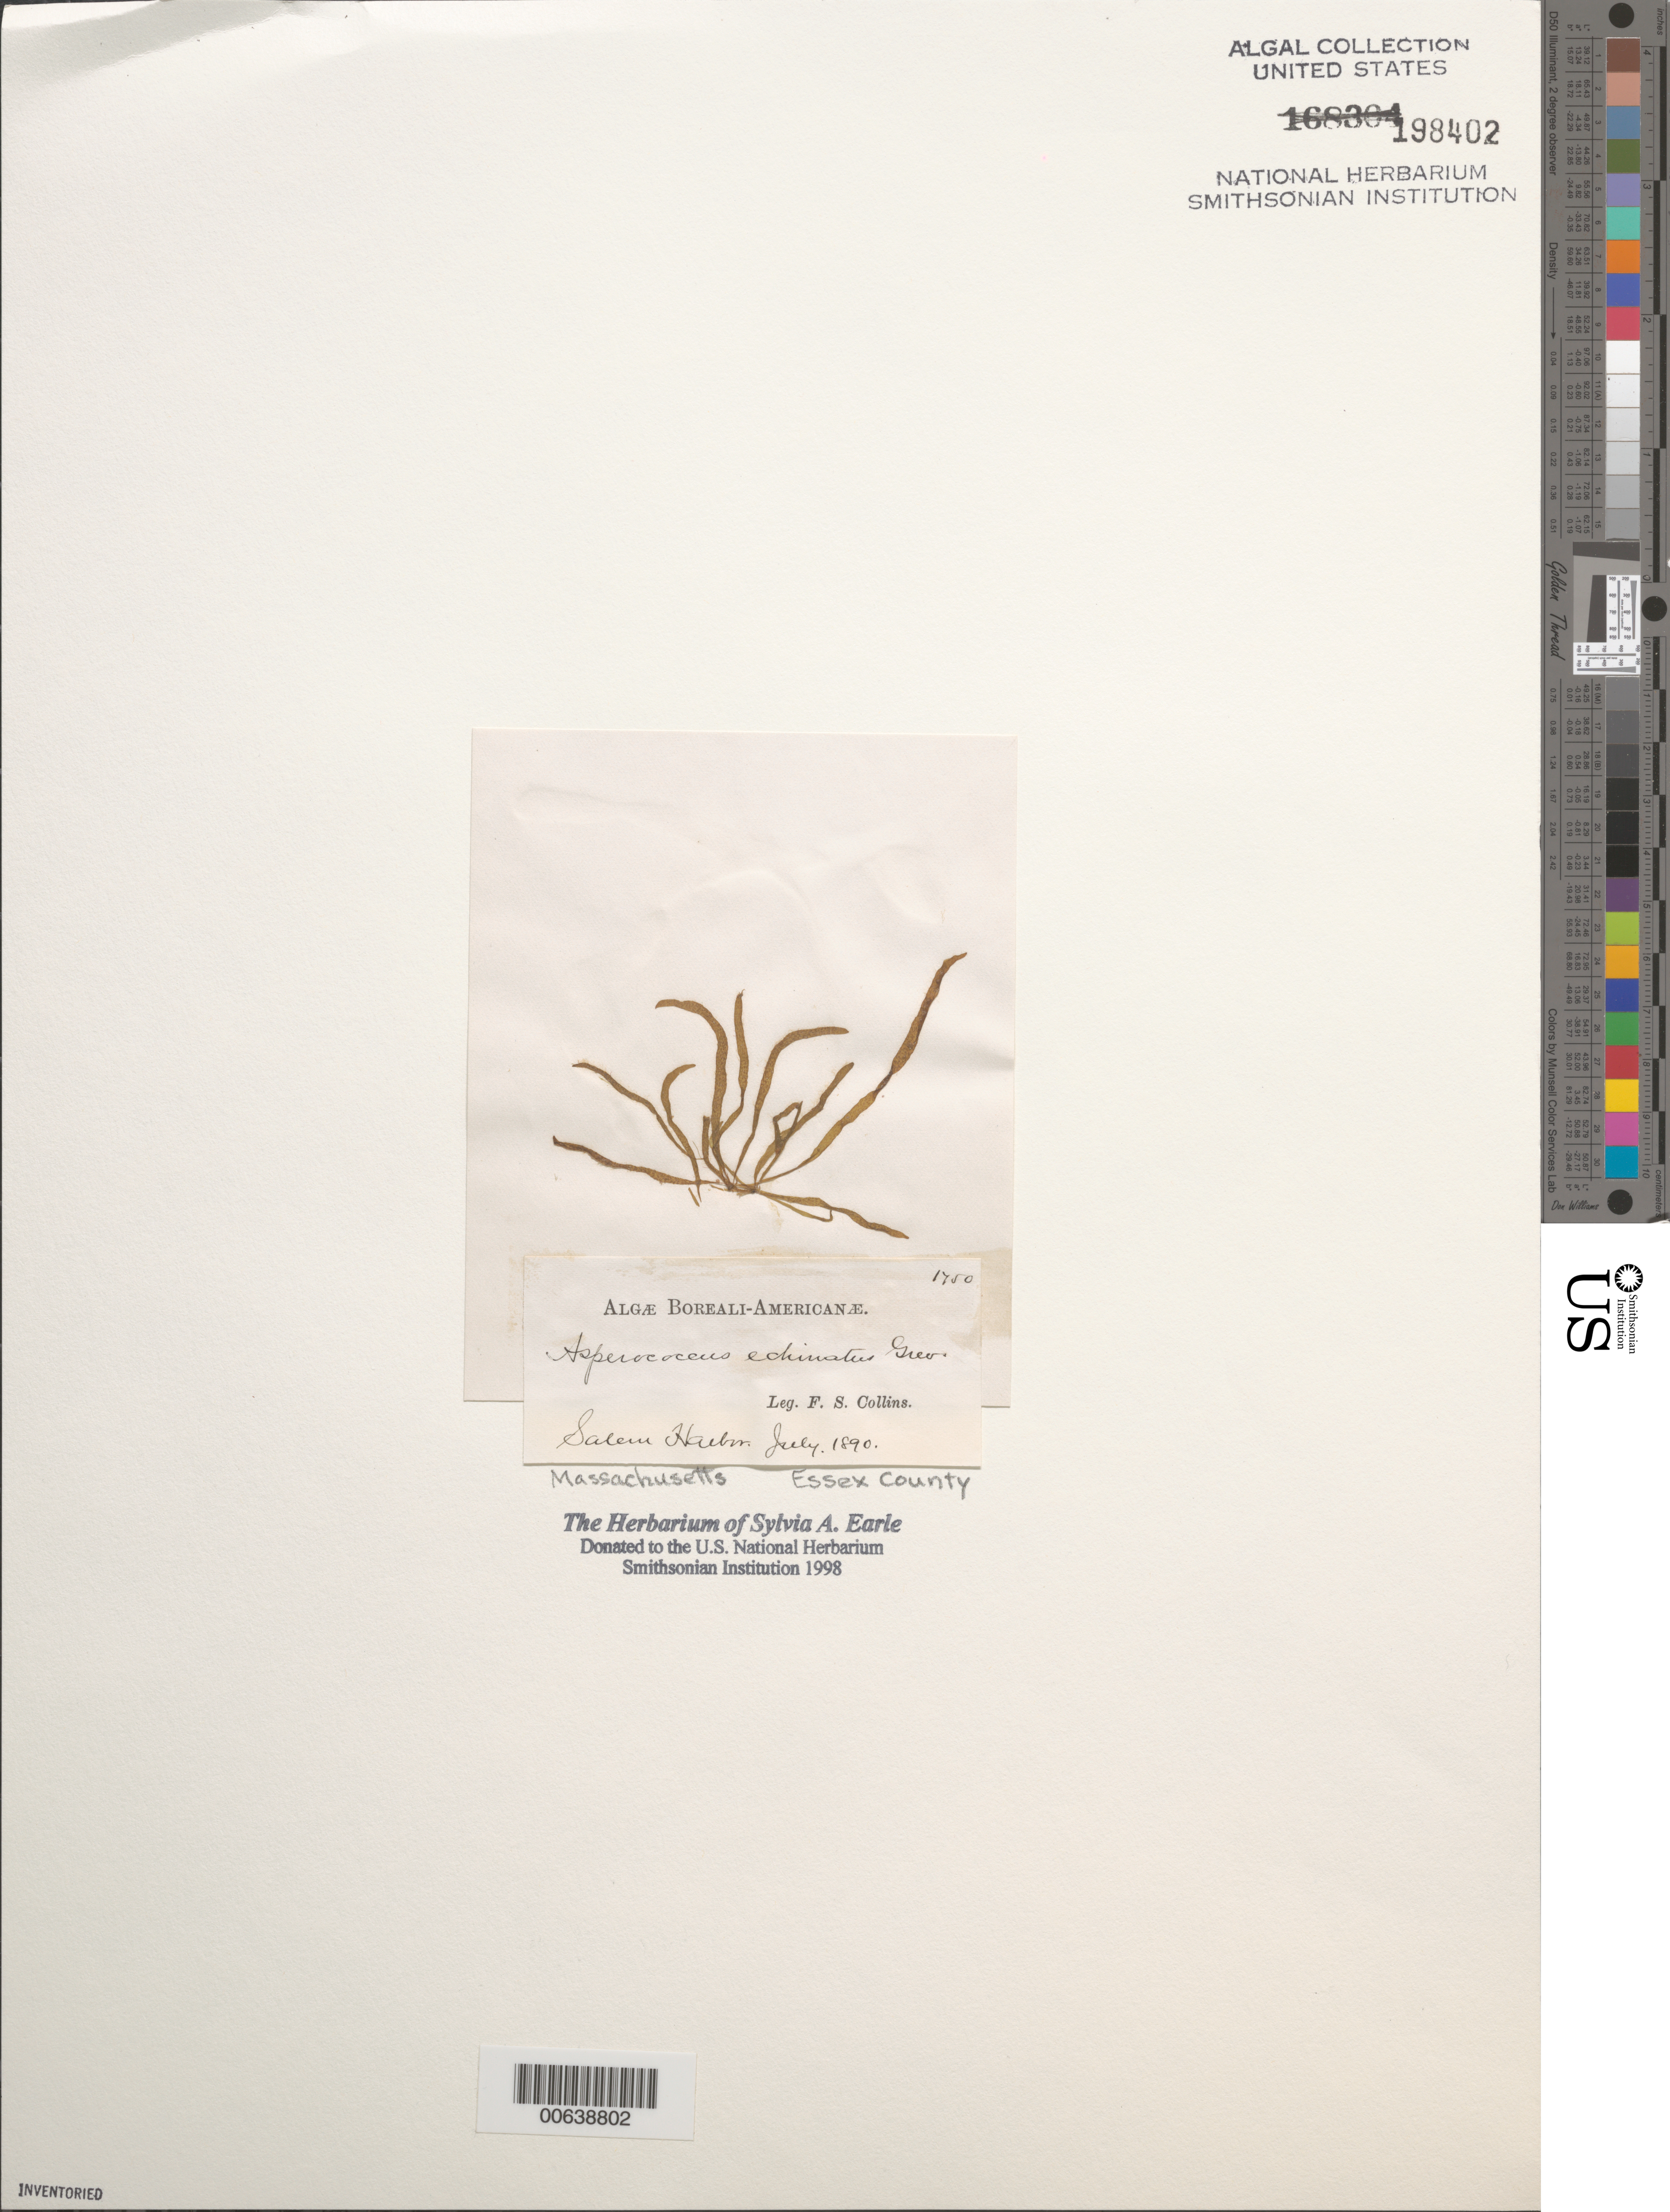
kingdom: Chromista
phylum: Ochrophyta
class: Phaeophyceae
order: Ectocarpales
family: Chordariaceae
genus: Asperococcus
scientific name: Asperococcus fistulosus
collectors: F. Collins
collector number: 1750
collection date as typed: Jul 1890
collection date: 1890-07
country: United States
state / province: Massachusetts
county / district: Essex County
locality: Salem Harbor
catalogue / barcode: US 198402